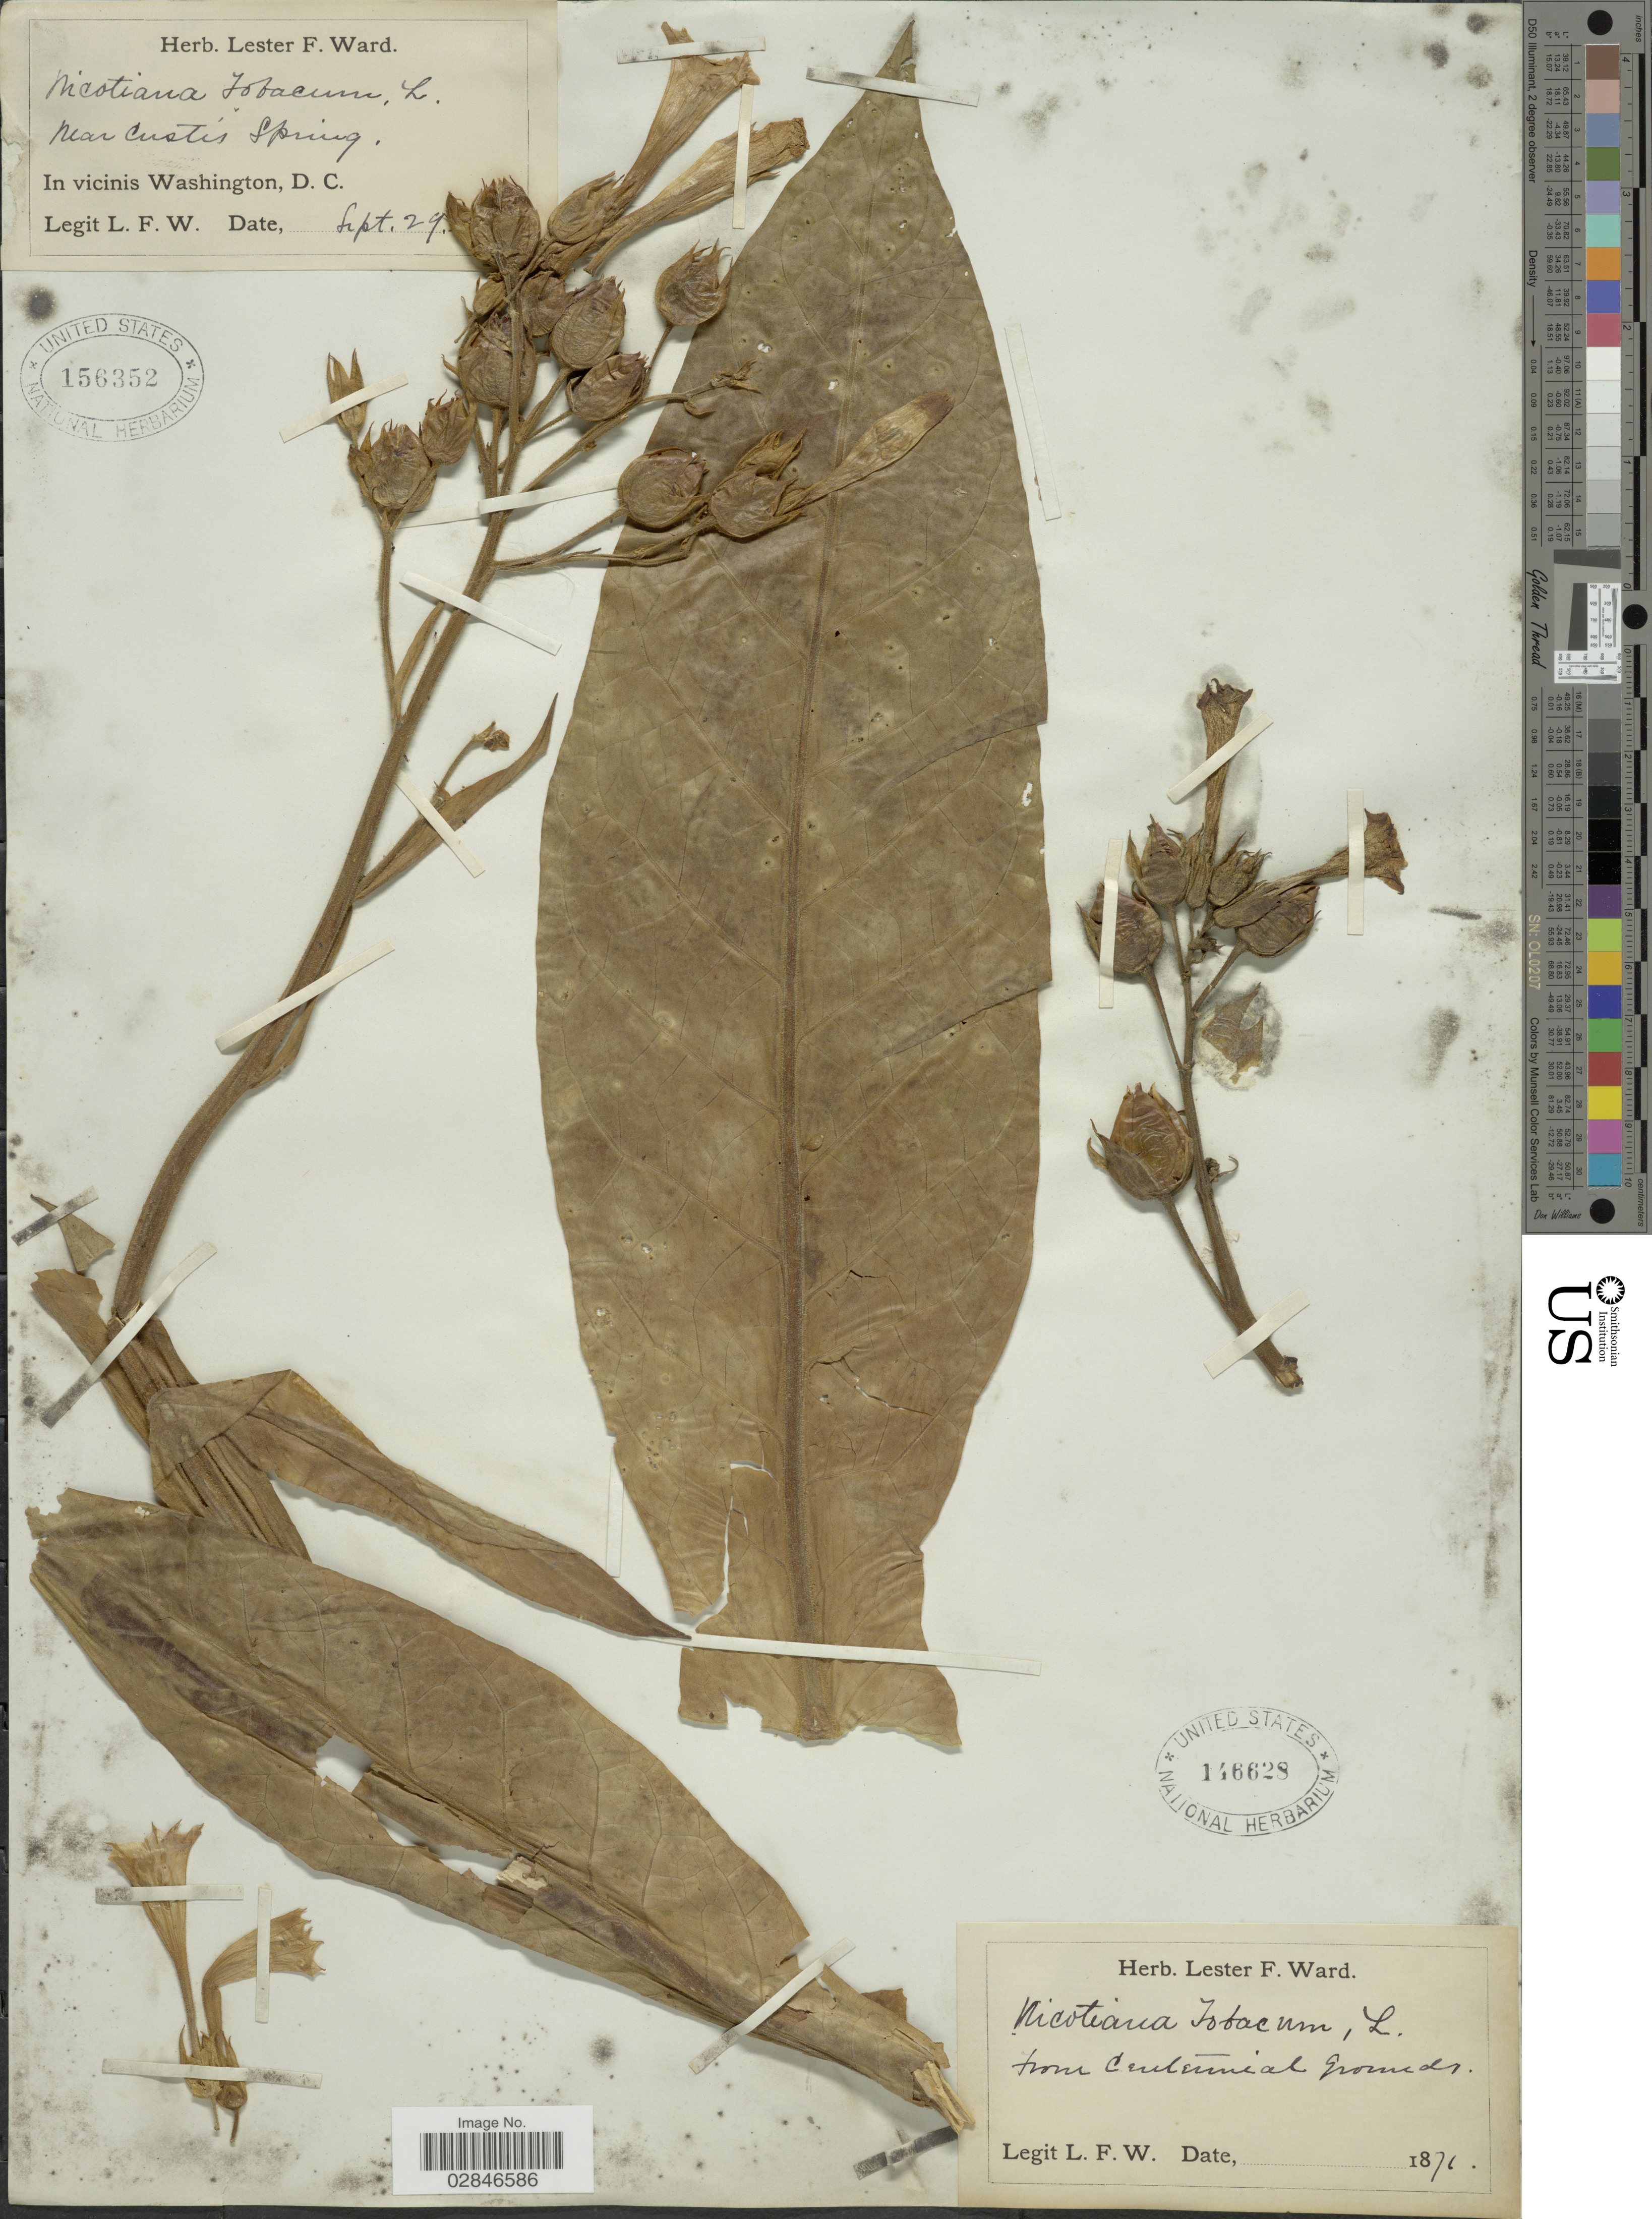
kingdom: Plantae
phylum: Tracheophyta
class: Magnoliopsida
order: Solanales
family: Solanaceae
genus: Nicotiana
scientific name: Nicotiana tabacum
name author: L.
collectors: L. F. Ward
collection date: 1876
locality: From Centennial Grounds.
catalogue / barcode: US 146628